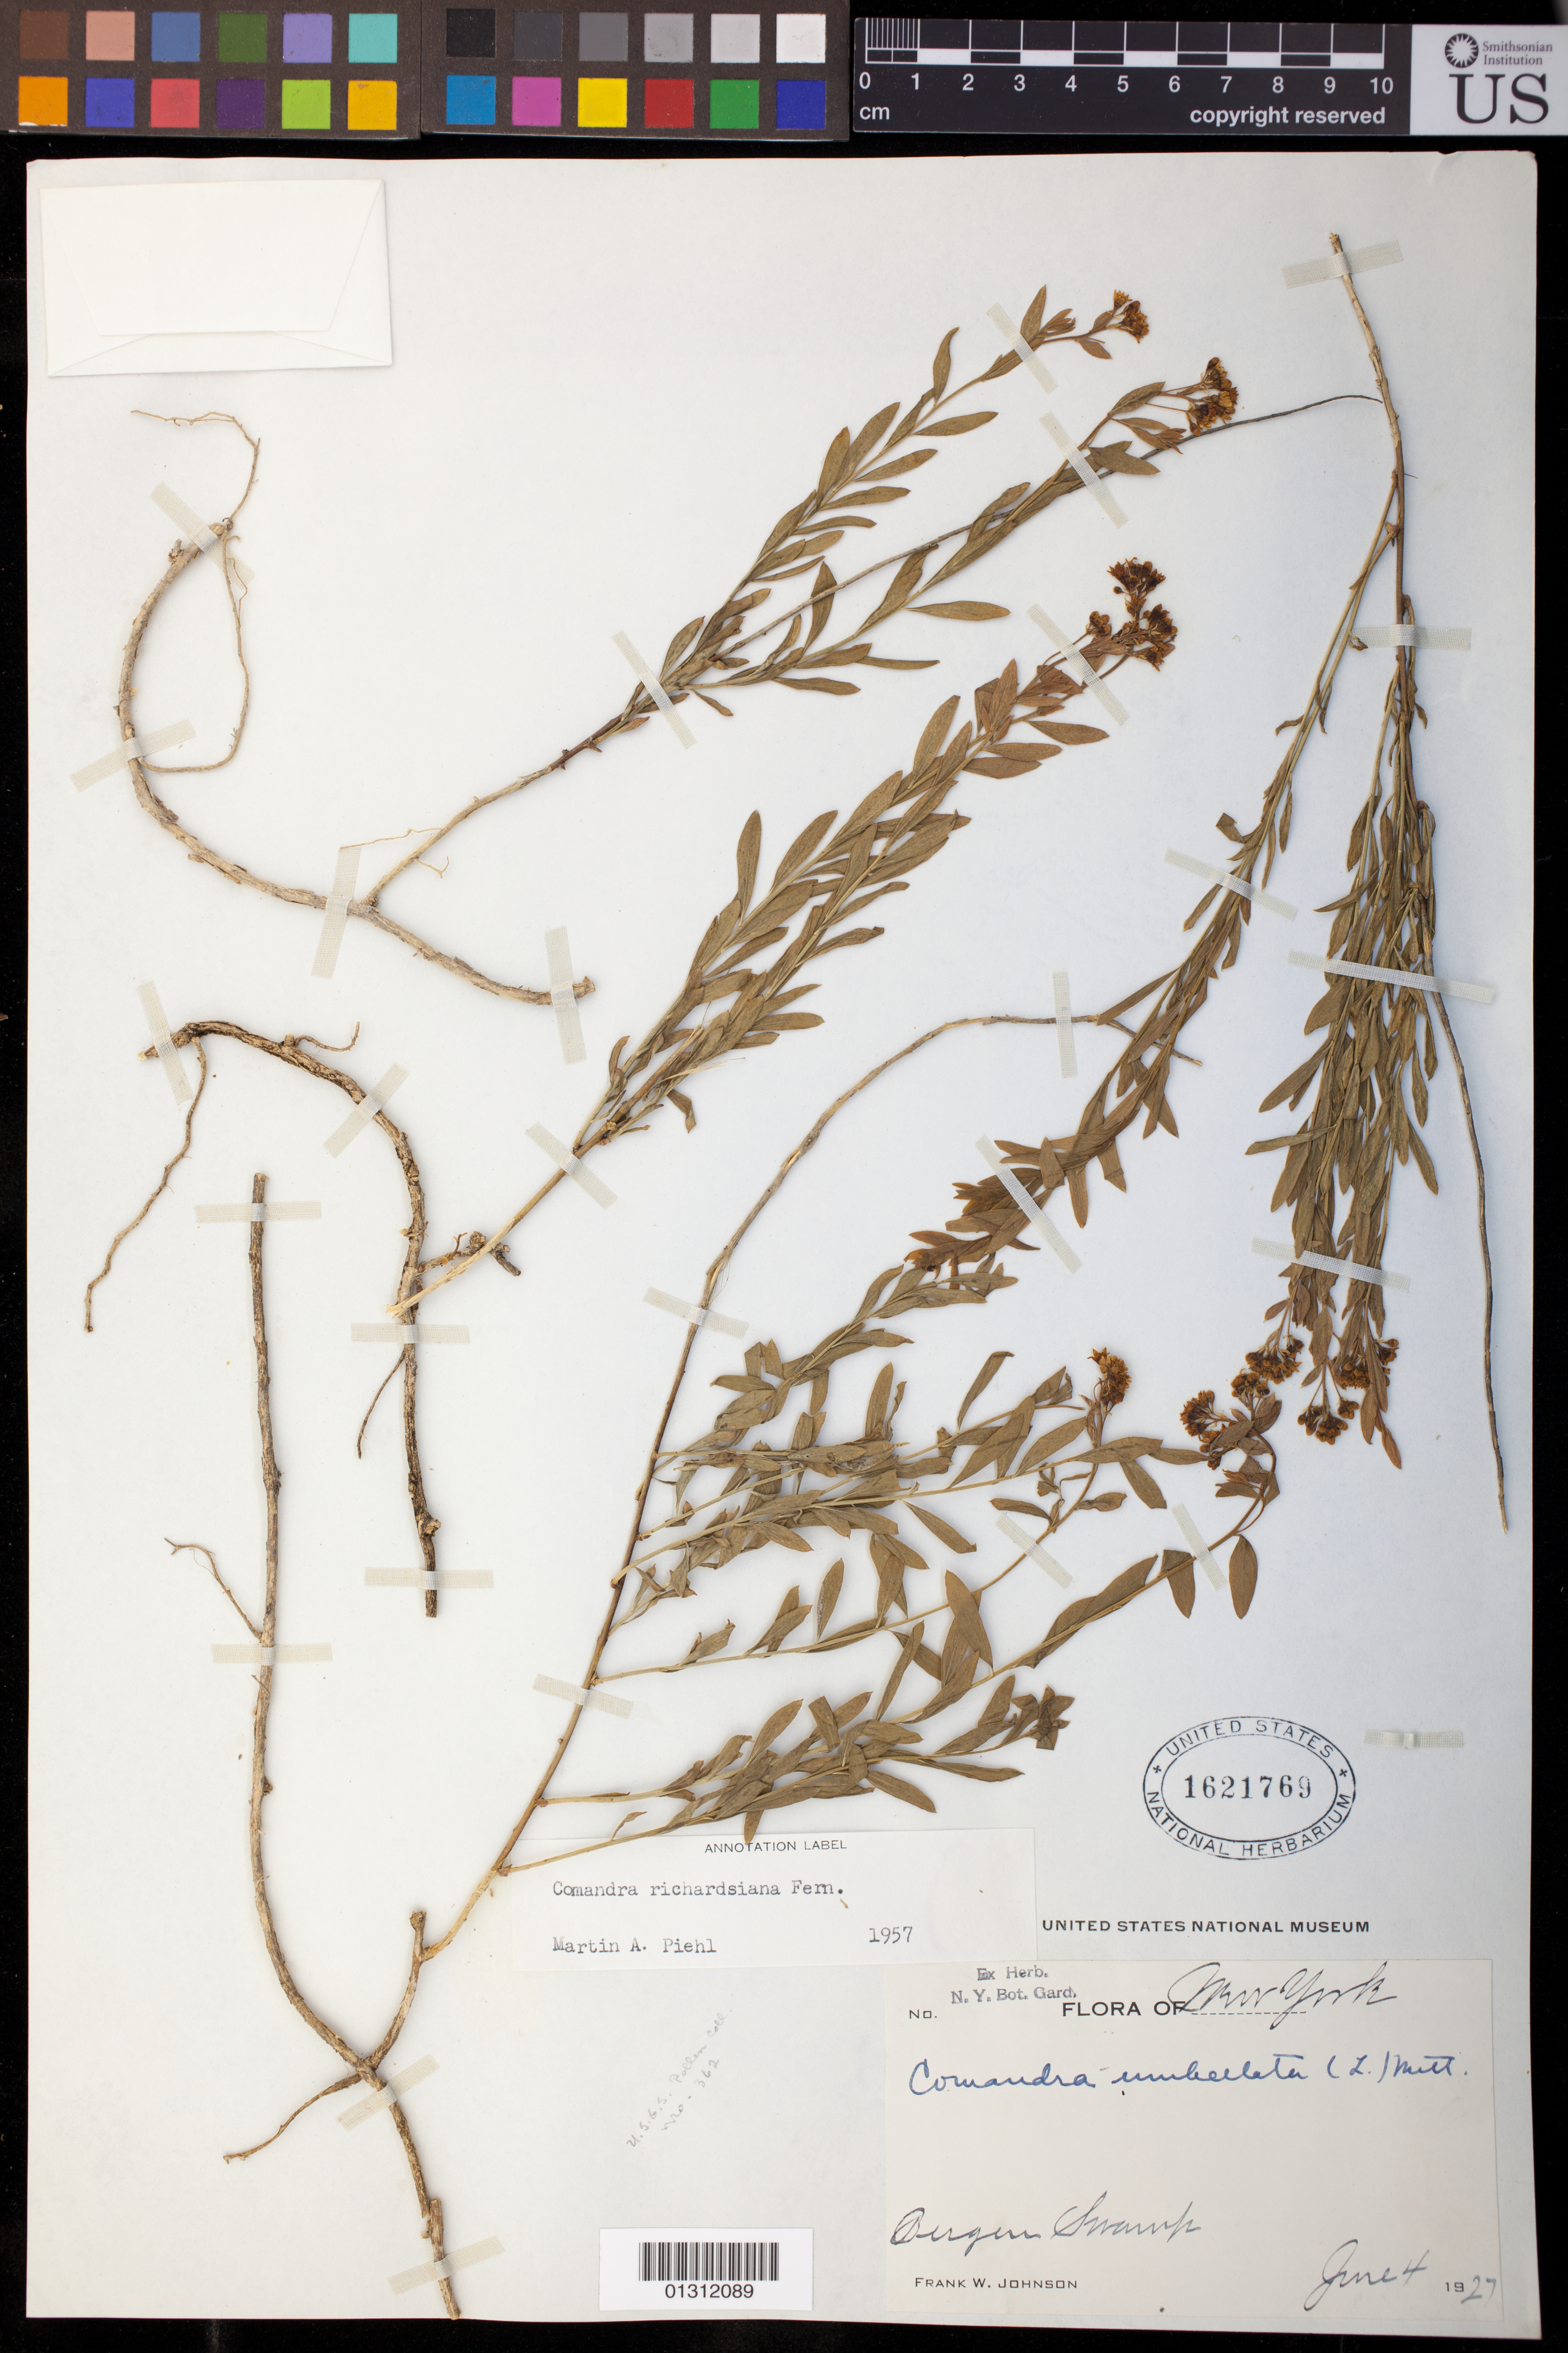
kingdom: Plantae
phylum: Tracheophyta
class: Magnoliopsida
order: Santalales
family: Comandraceae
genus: Comandra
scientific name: Comandra richardsiana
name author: Fernald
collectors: F. W. Johnson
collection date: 1927-06-04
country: United States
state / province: New York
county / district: Genesee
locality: Bergen Swamp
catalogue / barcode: US 1621769